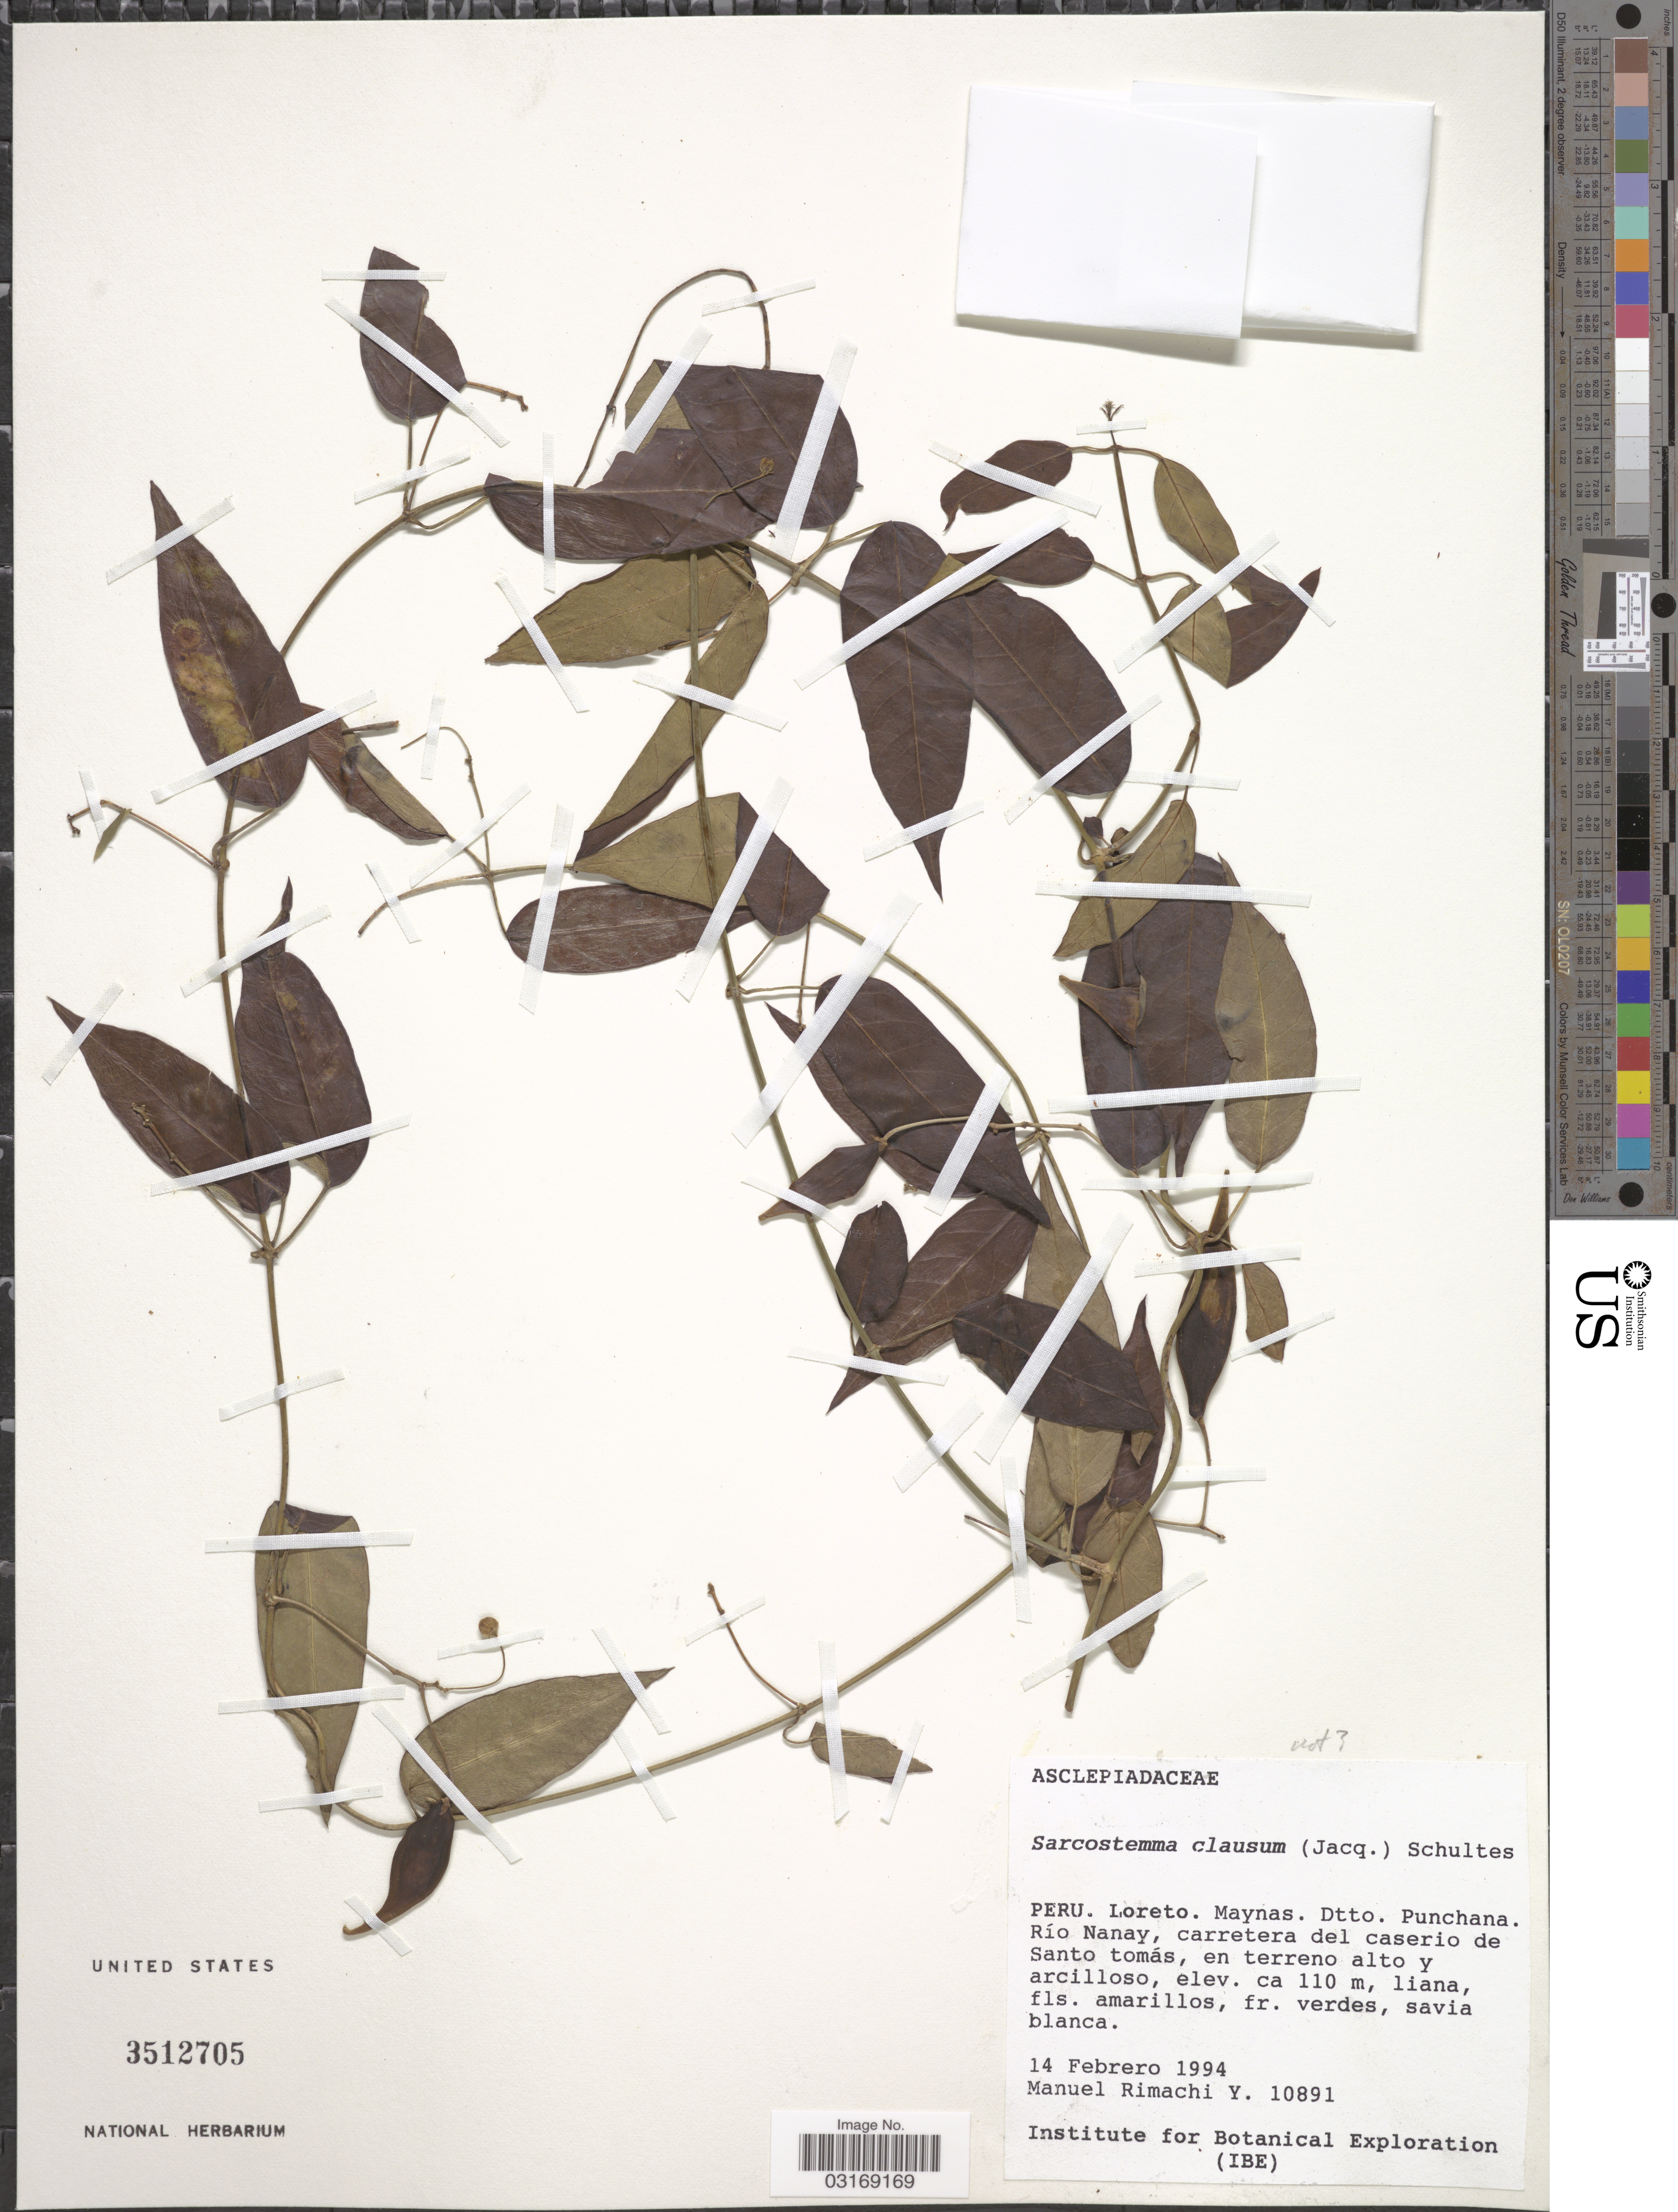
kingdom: Plantae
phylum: Tracheophyta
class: Magnoliopsida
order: Gentianales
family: Apocynaceae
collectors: M. Rimachi Y.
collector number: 10891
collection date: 1994-02-14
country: Peru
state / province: Loreto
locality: Maynas. Dtto. Punchana. Río Nanay, carretera del caserio de Santa tomás, en terreno alto y arcilloso.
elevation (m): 110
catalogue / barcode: US 3512705